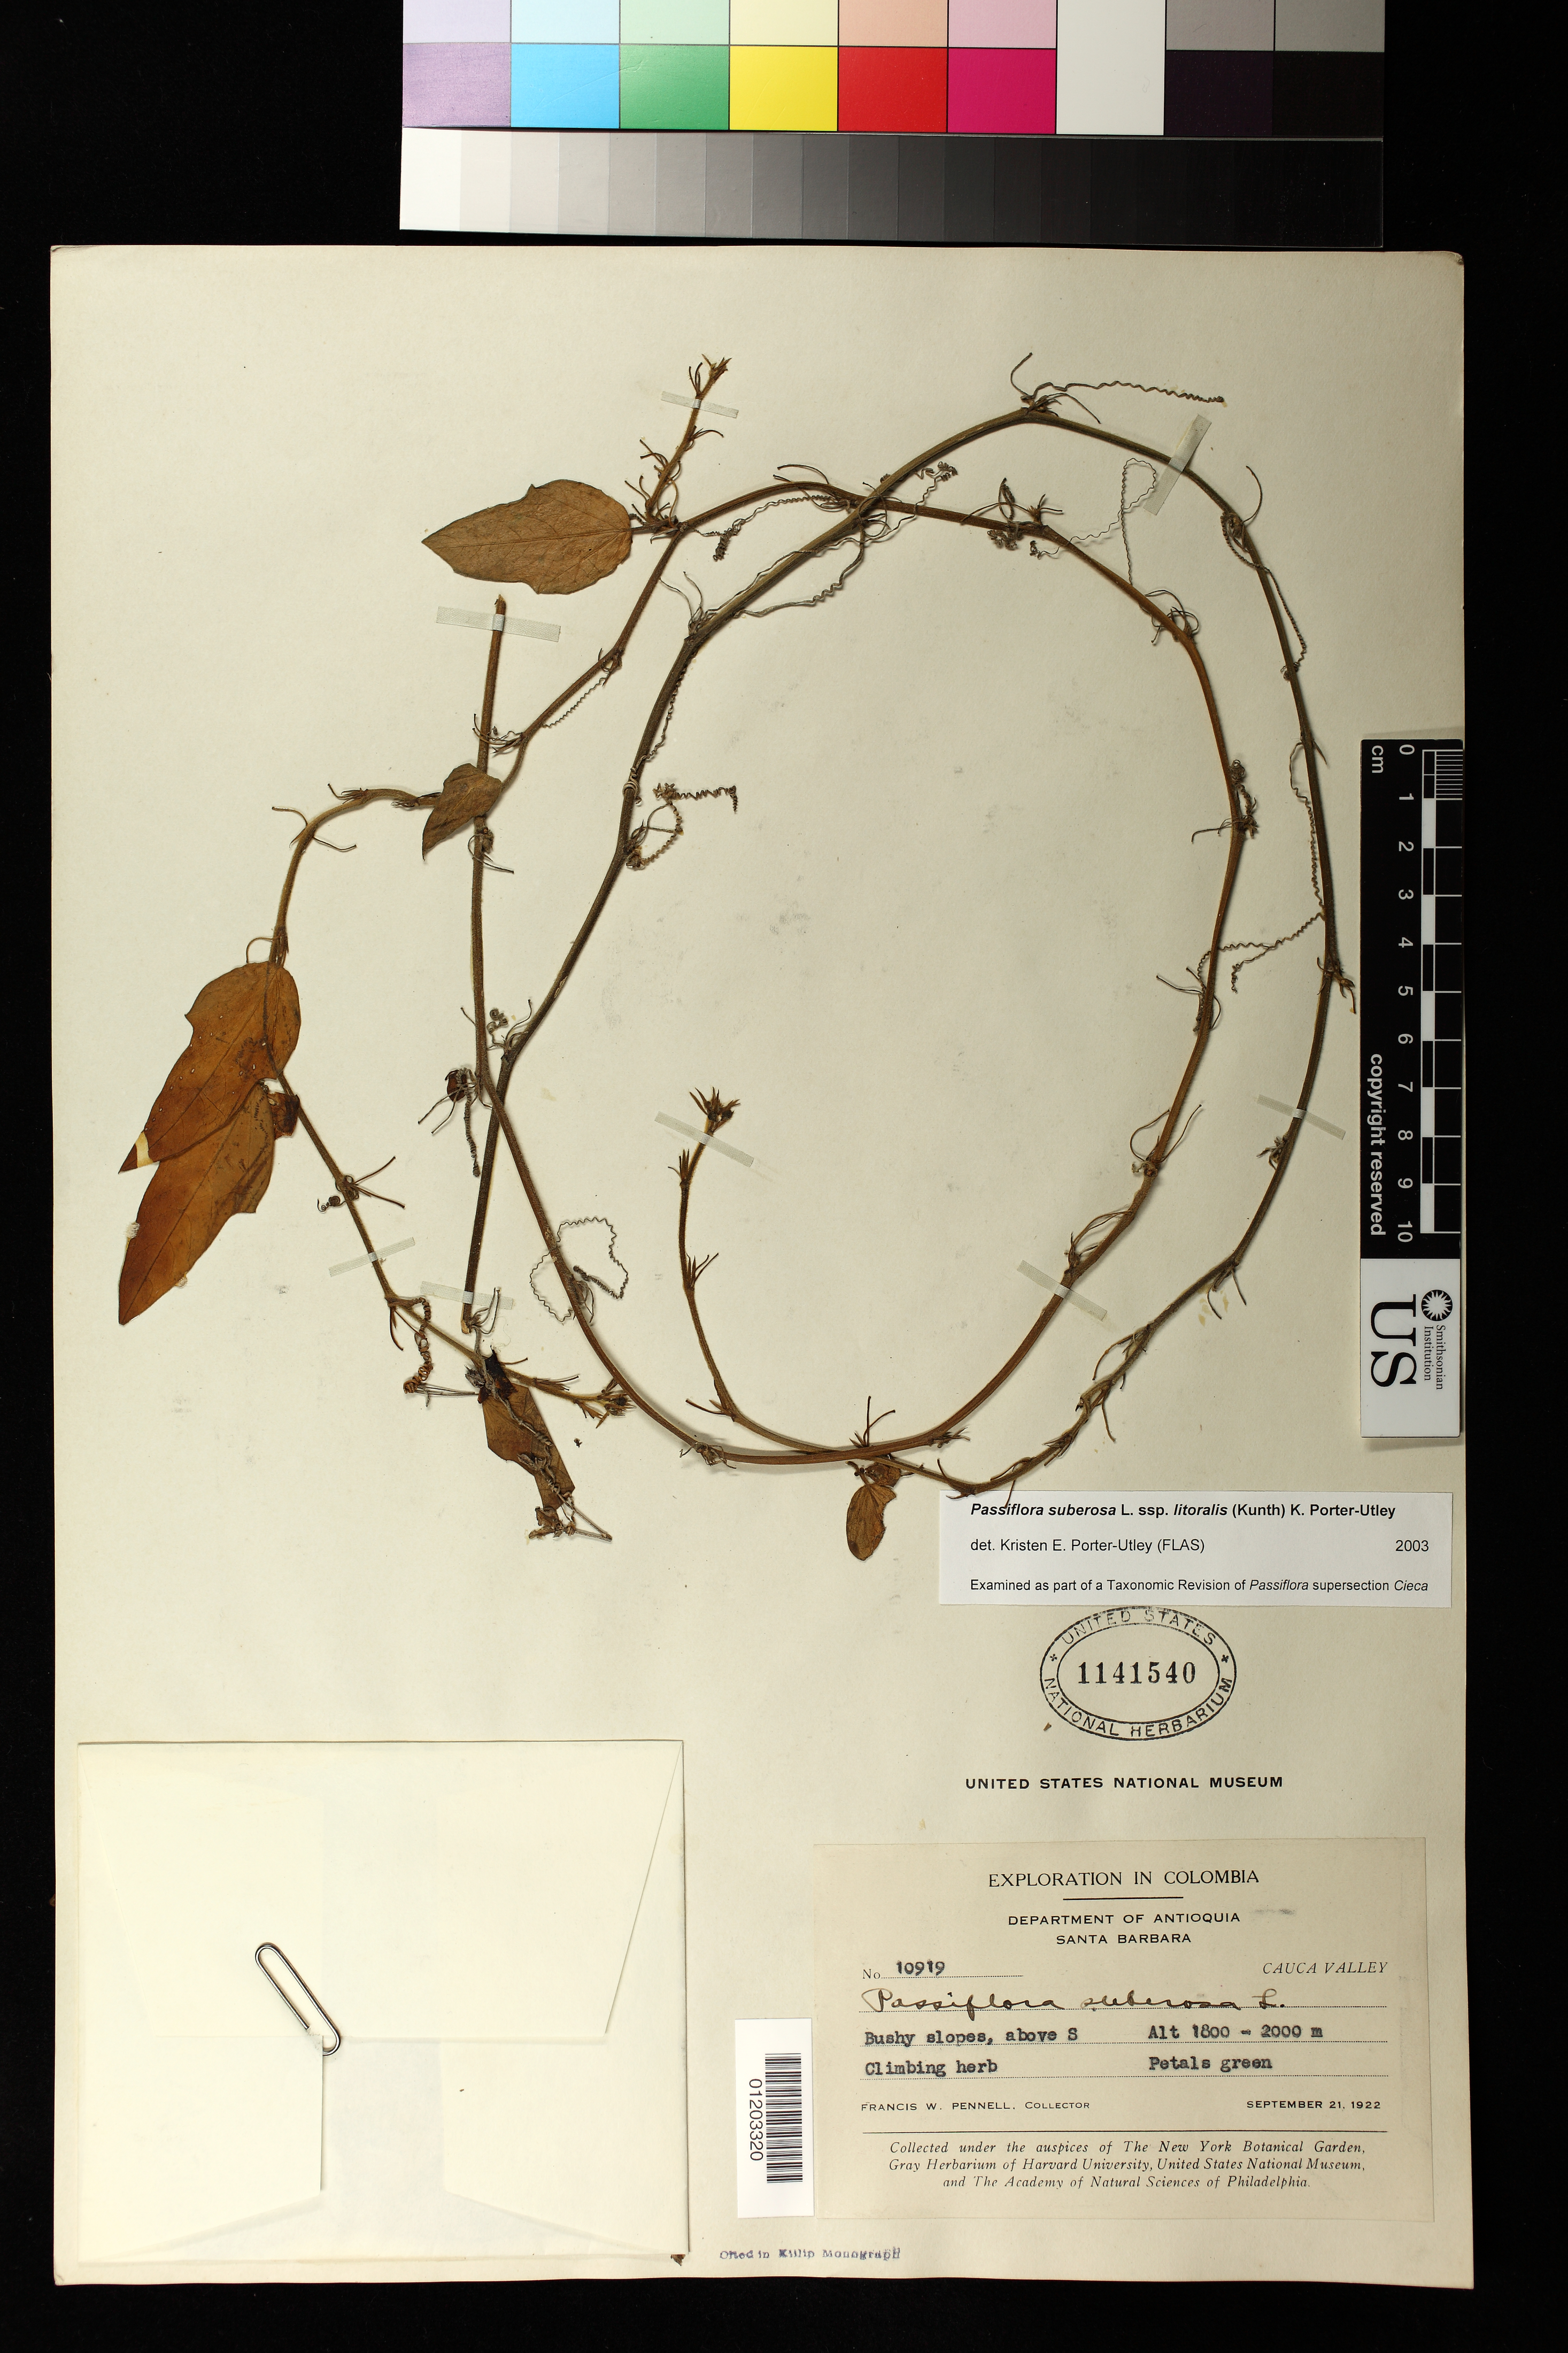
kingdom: Plantae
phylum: Tracheophyta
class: Magnoliopsida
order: Malpighiales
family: Passifloraceae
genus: Passiflora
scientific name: Passiflora stipulata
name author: Aubl.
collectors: F. W. Pennell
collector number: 10919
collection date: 1922-09-21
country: Colombia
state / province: Antioquia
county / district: Santa Barbara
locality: Cauca Valley. Bushy slopes, above S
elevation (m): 1800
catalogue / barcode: US 1141540